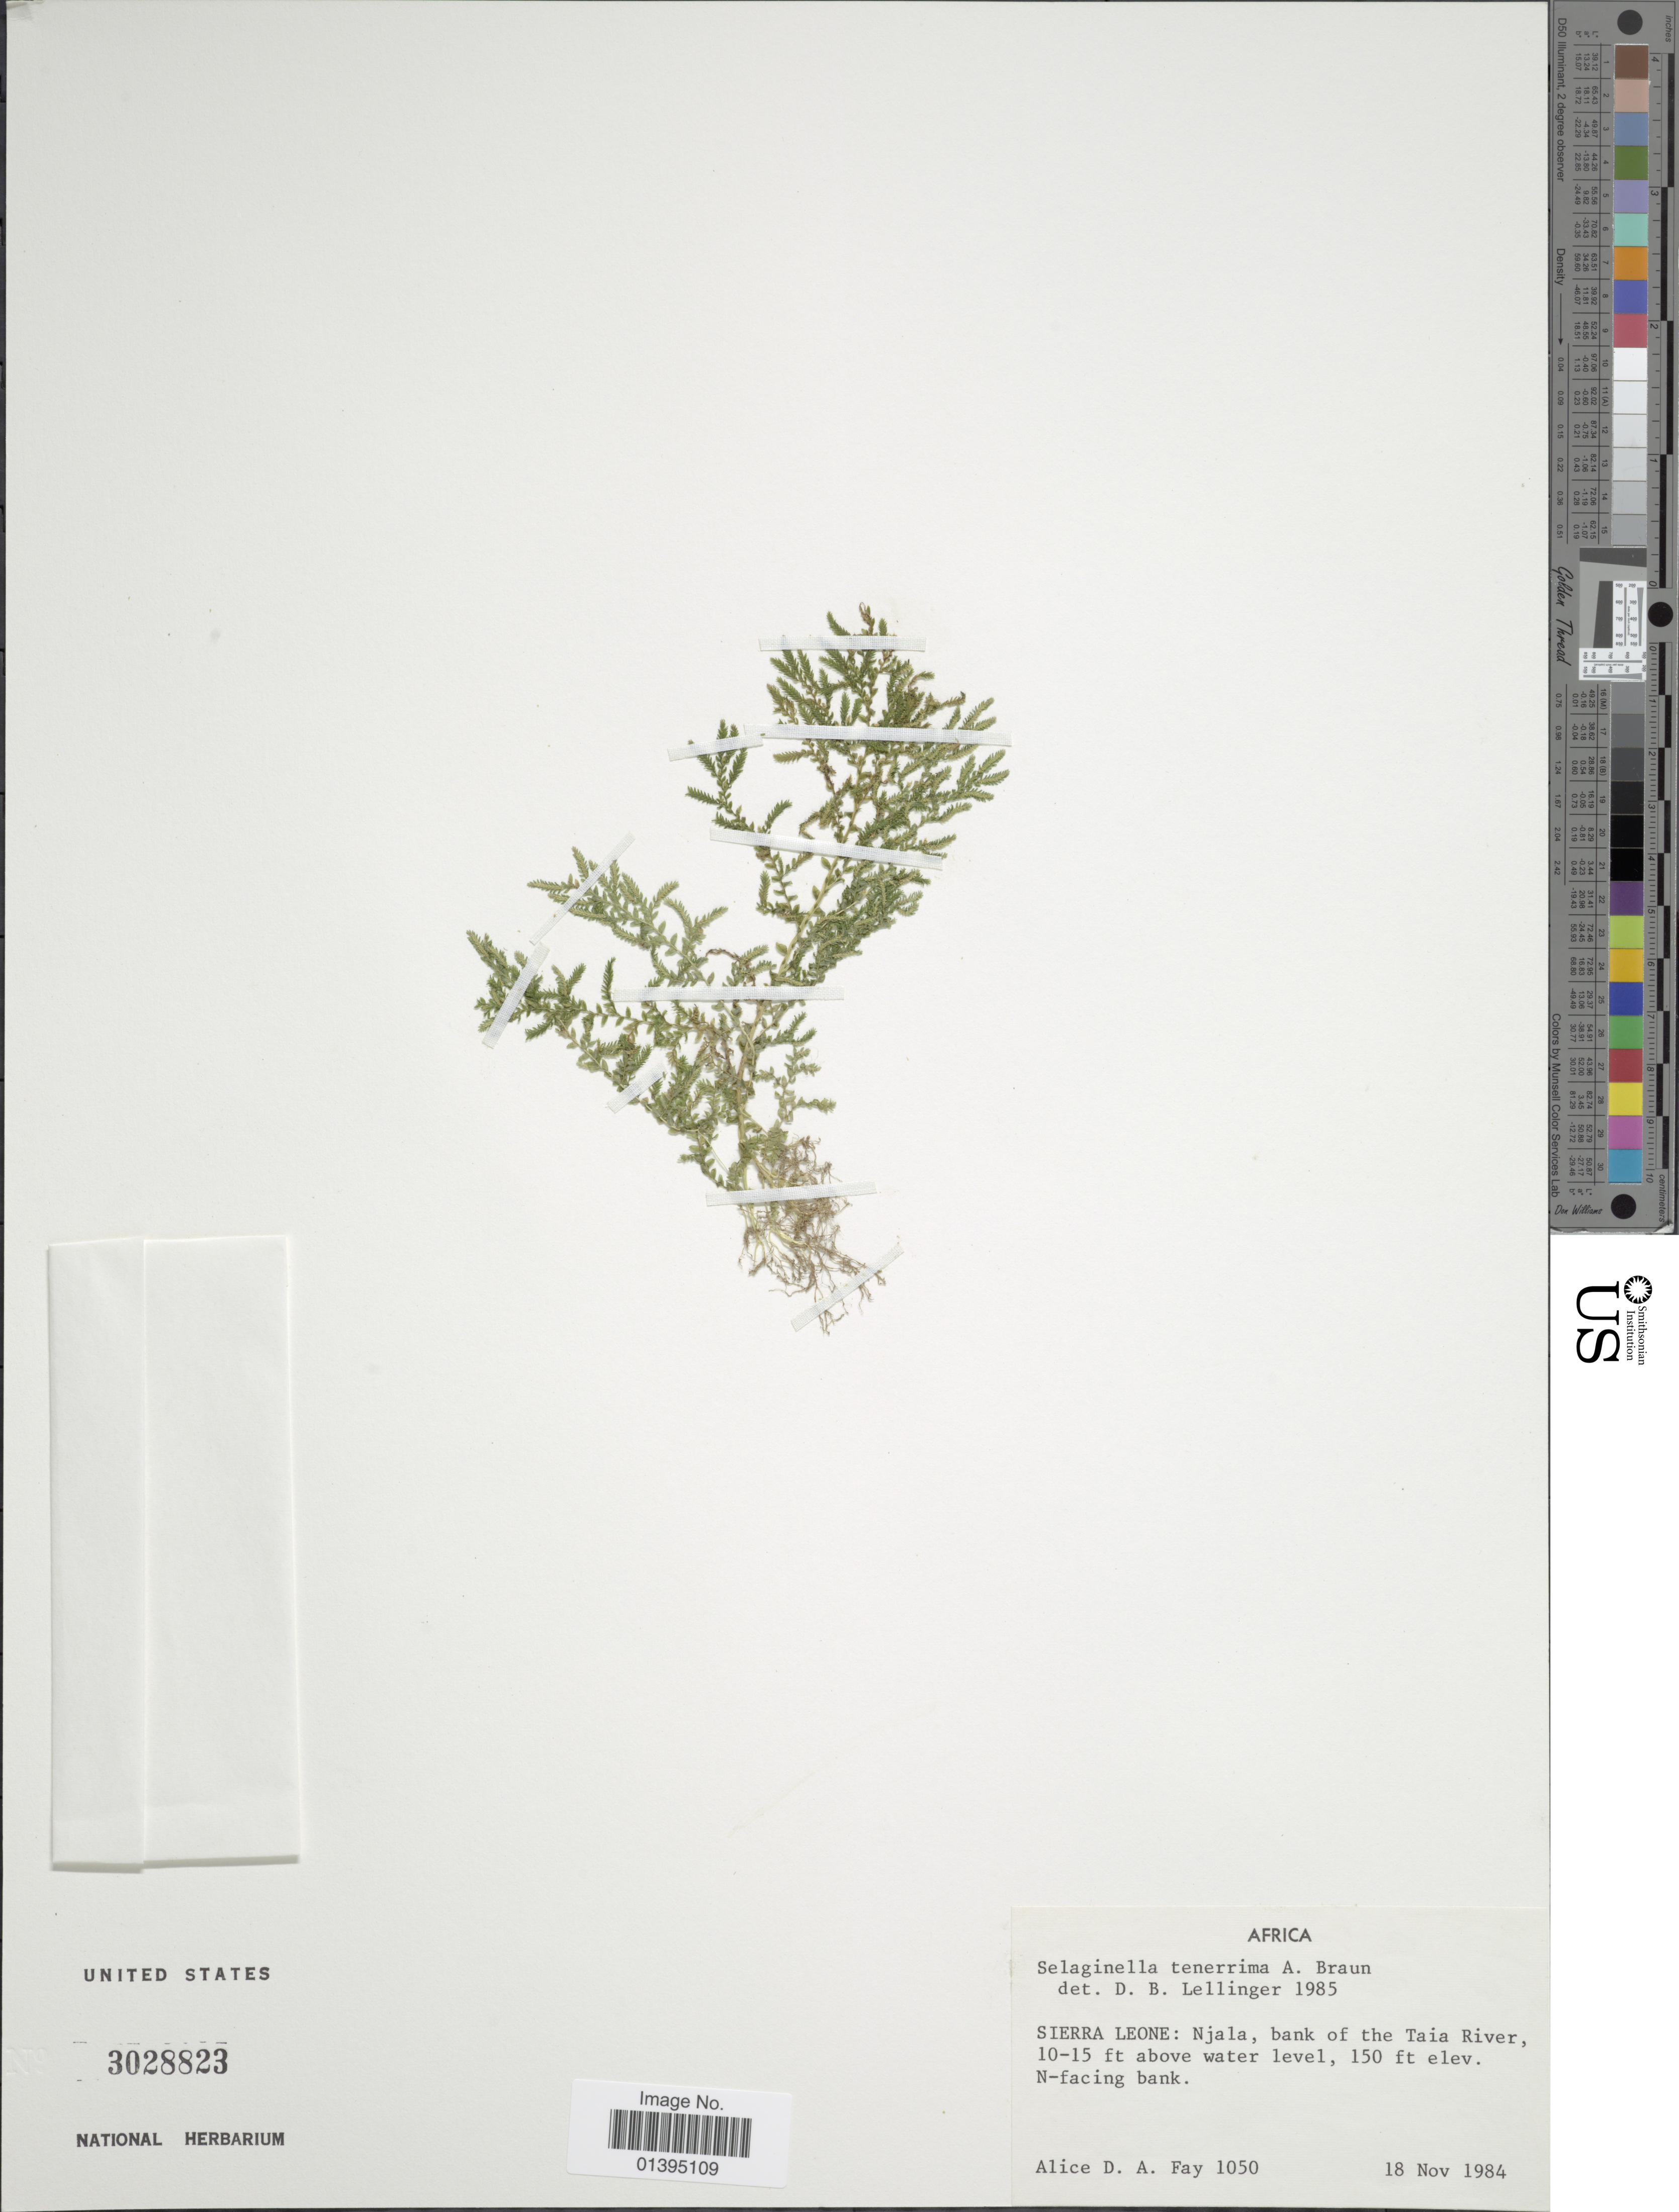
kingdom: Plantae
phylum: Tracheophyta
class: Lycopodiopsida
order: Selaginellales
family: Selaginellaceae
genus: Selaginella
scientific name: Selaginella tenerrima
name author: A. Braun ex Kuhn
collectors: A. Fay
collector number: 1050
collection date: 1984-11-18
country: Sierra Leone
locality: Africa, Njala, bank of the Taia River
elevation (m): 46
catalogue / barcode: US 3028823